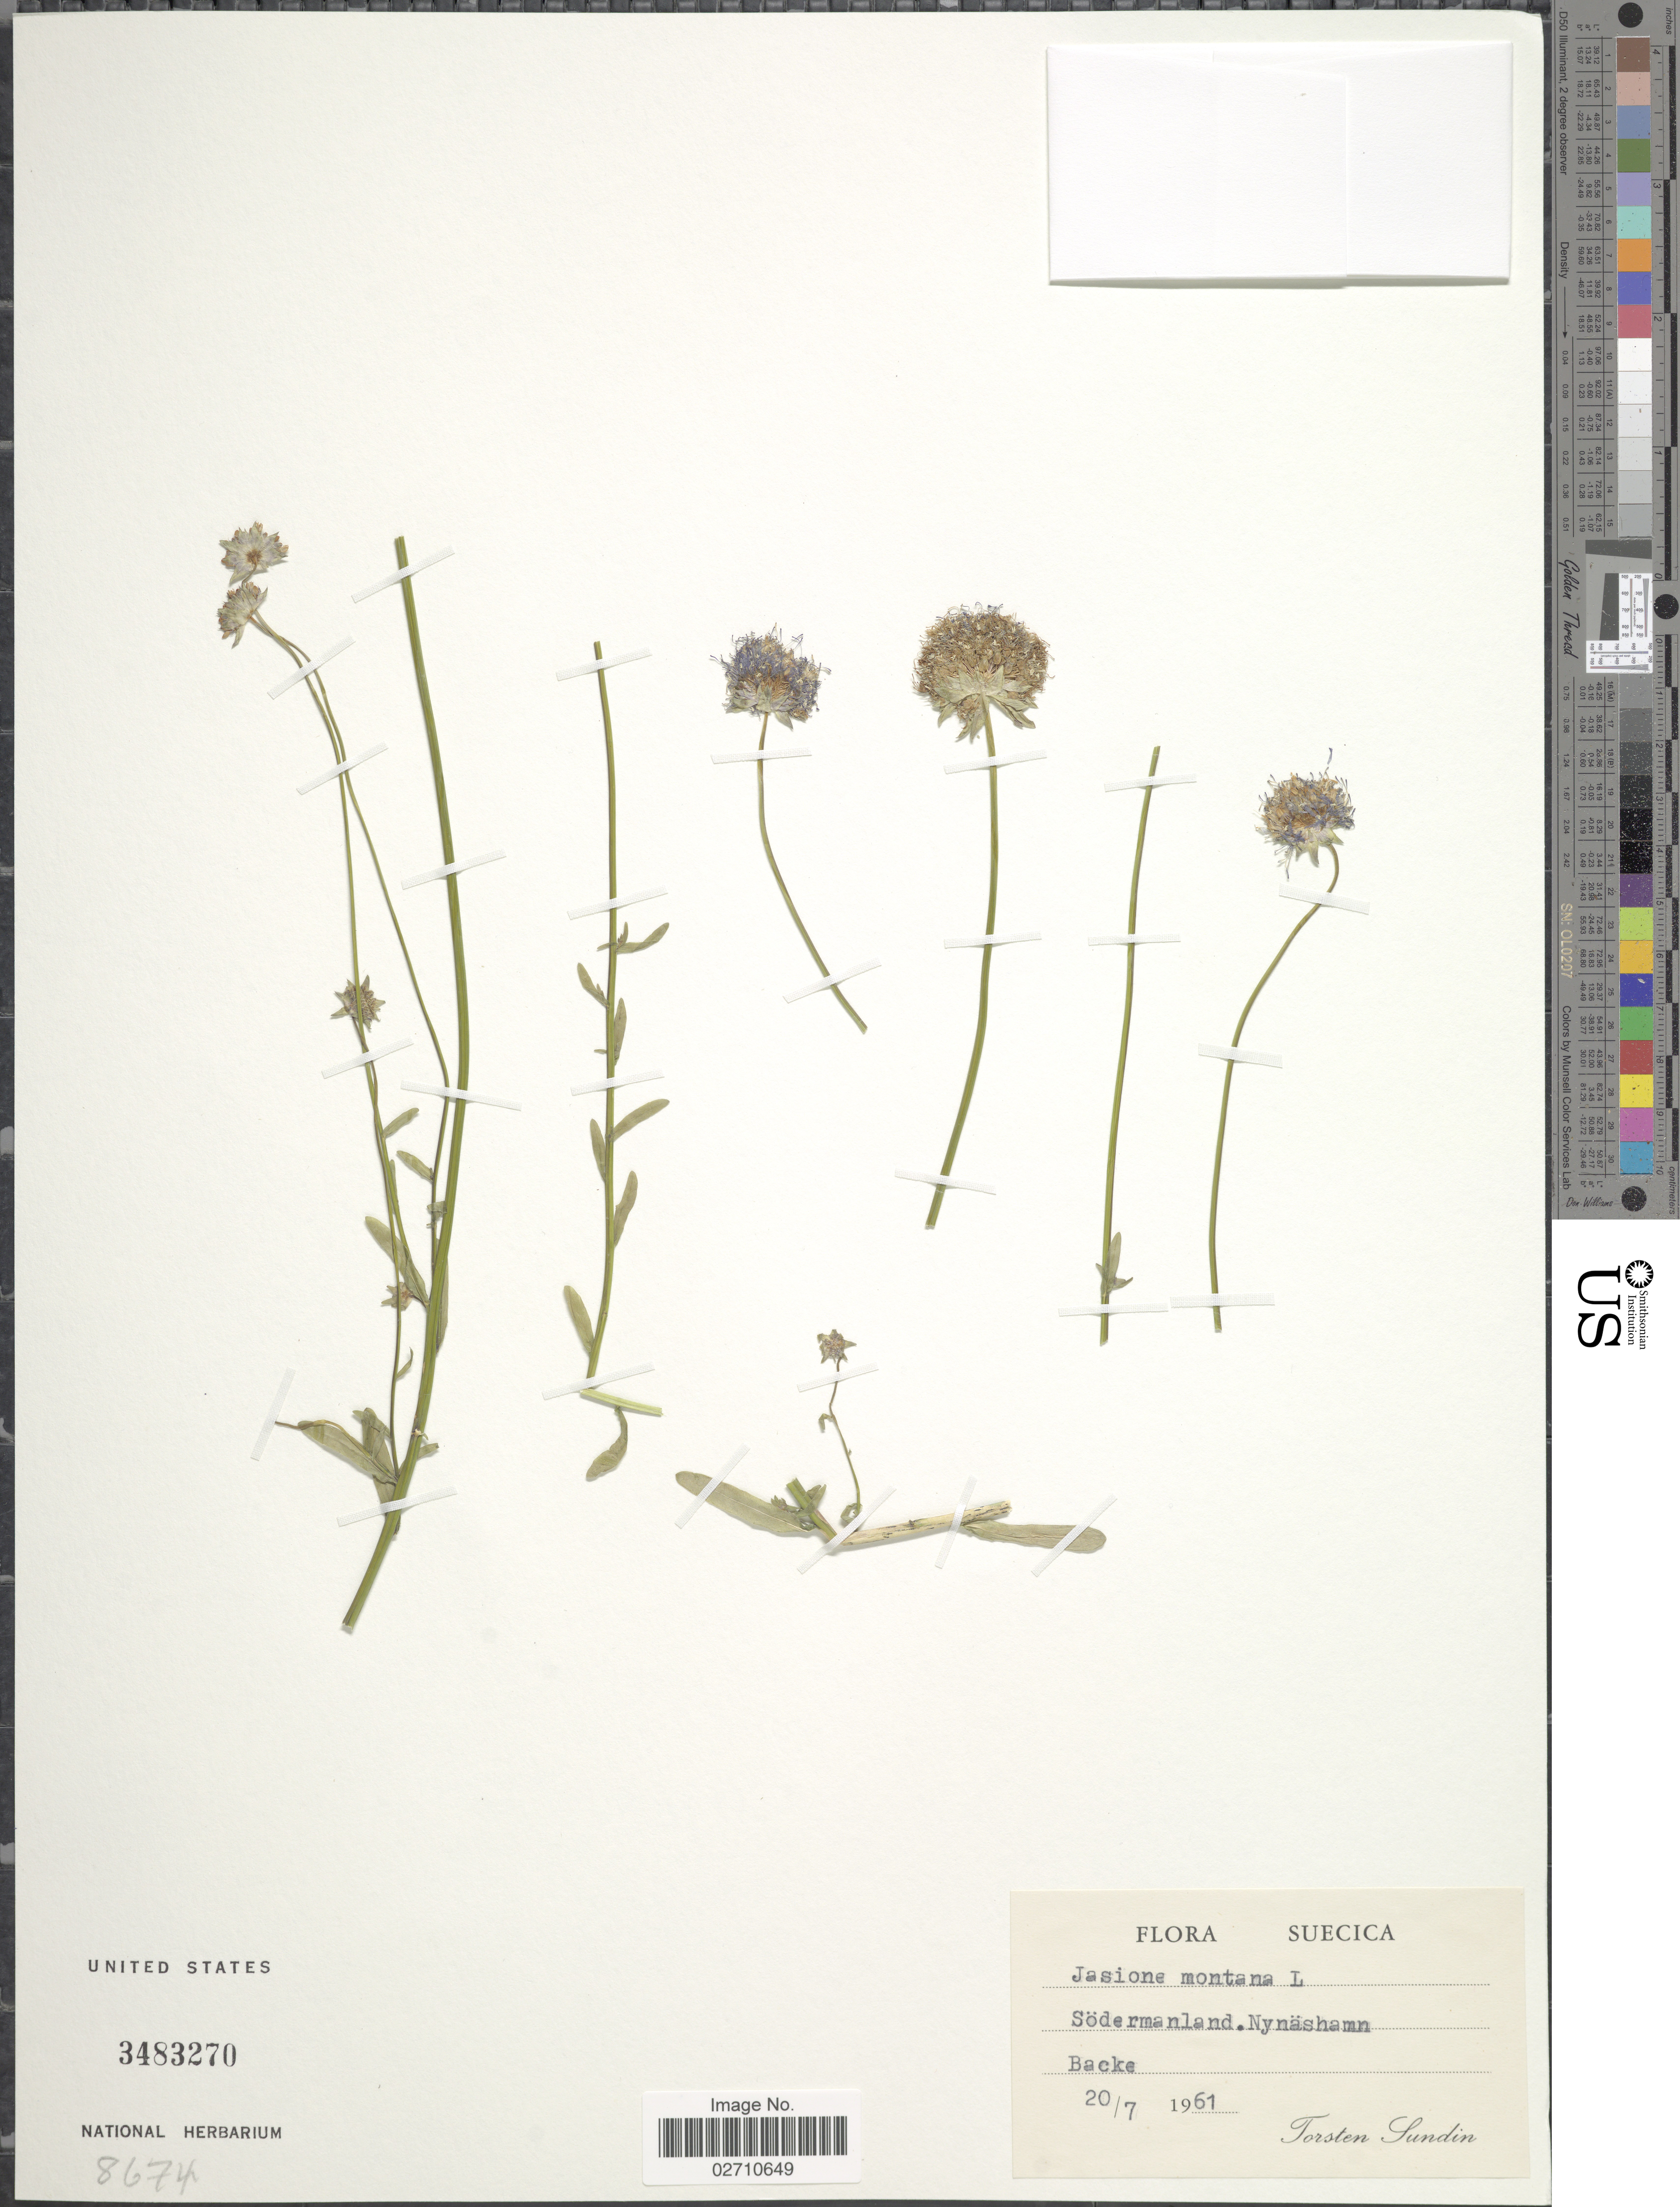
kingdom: Plantae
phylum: Tracheophyta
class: Magnoliopsida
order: Asterales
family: Campanulaceae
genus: Jasione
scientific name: Jasione montana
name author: L.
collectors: T. Sundin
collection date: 1961-07-20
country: Sweden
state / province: Sodermanland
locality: Suecica, Sodermanland. Nynashamn.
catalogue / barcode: US 3483270